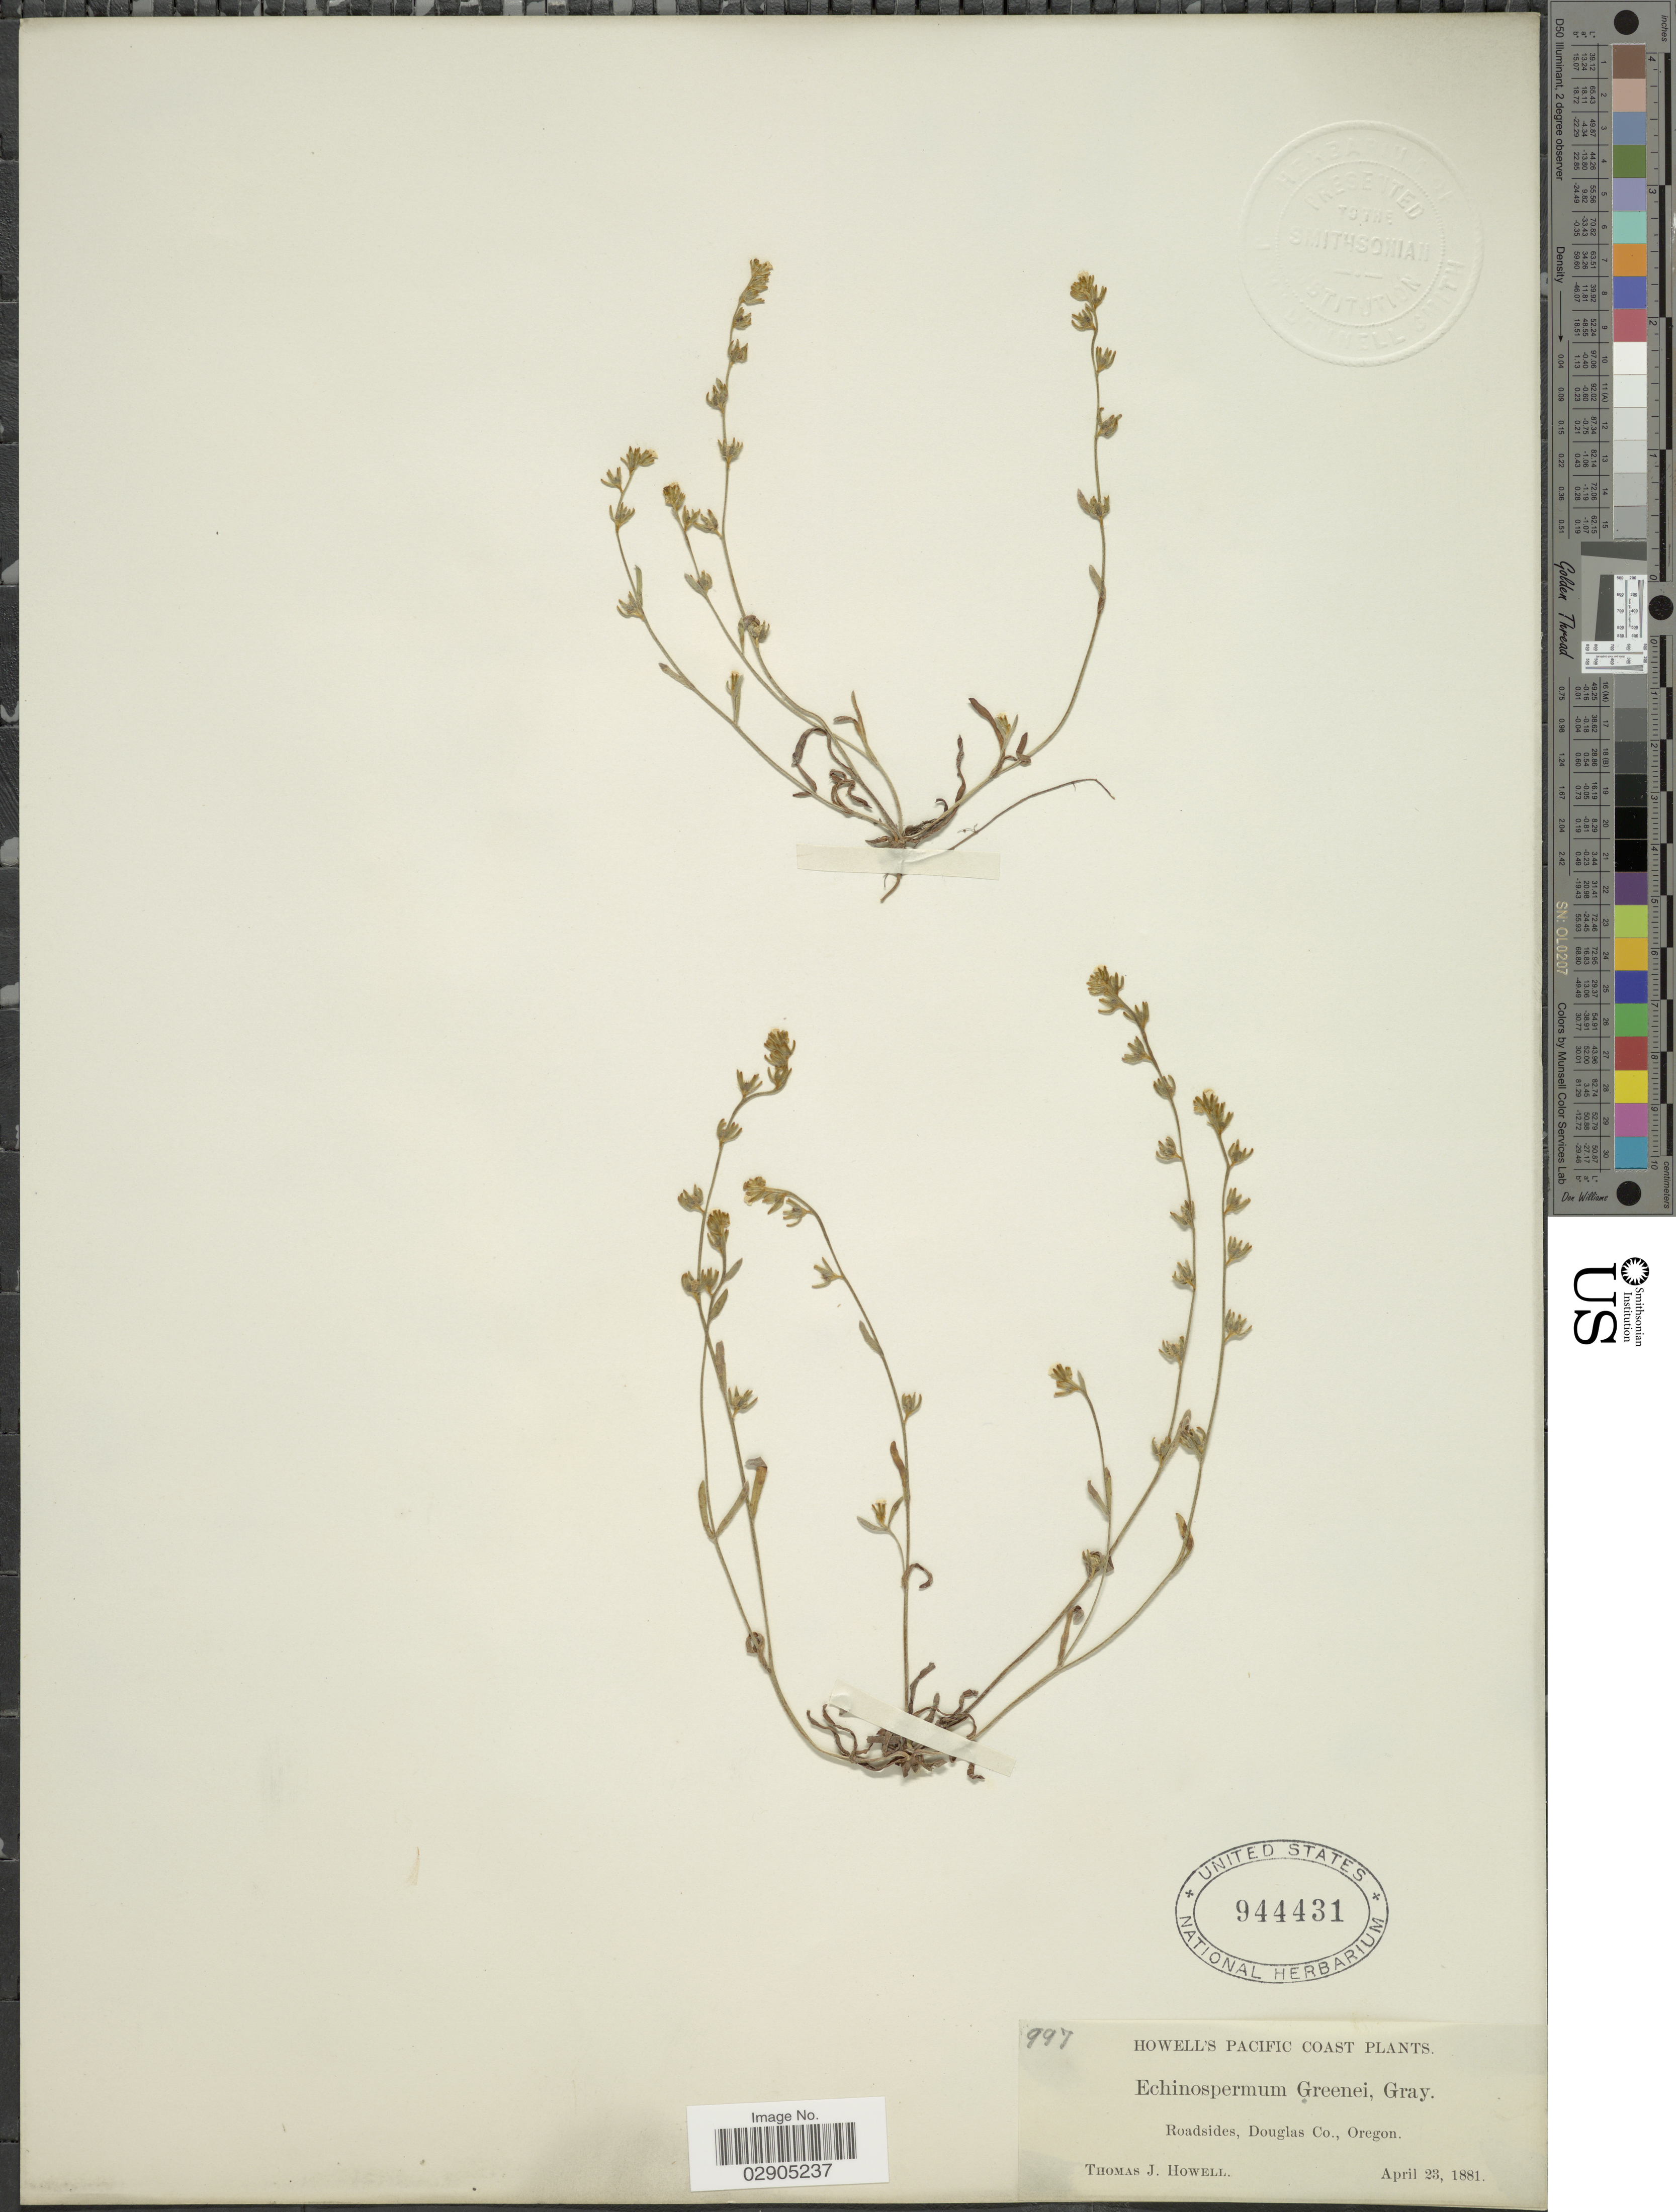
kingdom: Plantae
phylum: Tracheophyta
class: Magnoliopsida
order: Boraginales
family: Boraginaceae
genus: Allocarya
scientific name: Allocarya greenei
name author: (A. Gray) S.W. Greene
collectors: T. J. Howell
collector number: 997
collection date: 1881-04-23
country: United States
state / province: Oregon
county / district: Douglas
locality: Pacific Coast. Roadsides, Douglas Co.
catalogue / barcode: US 944431